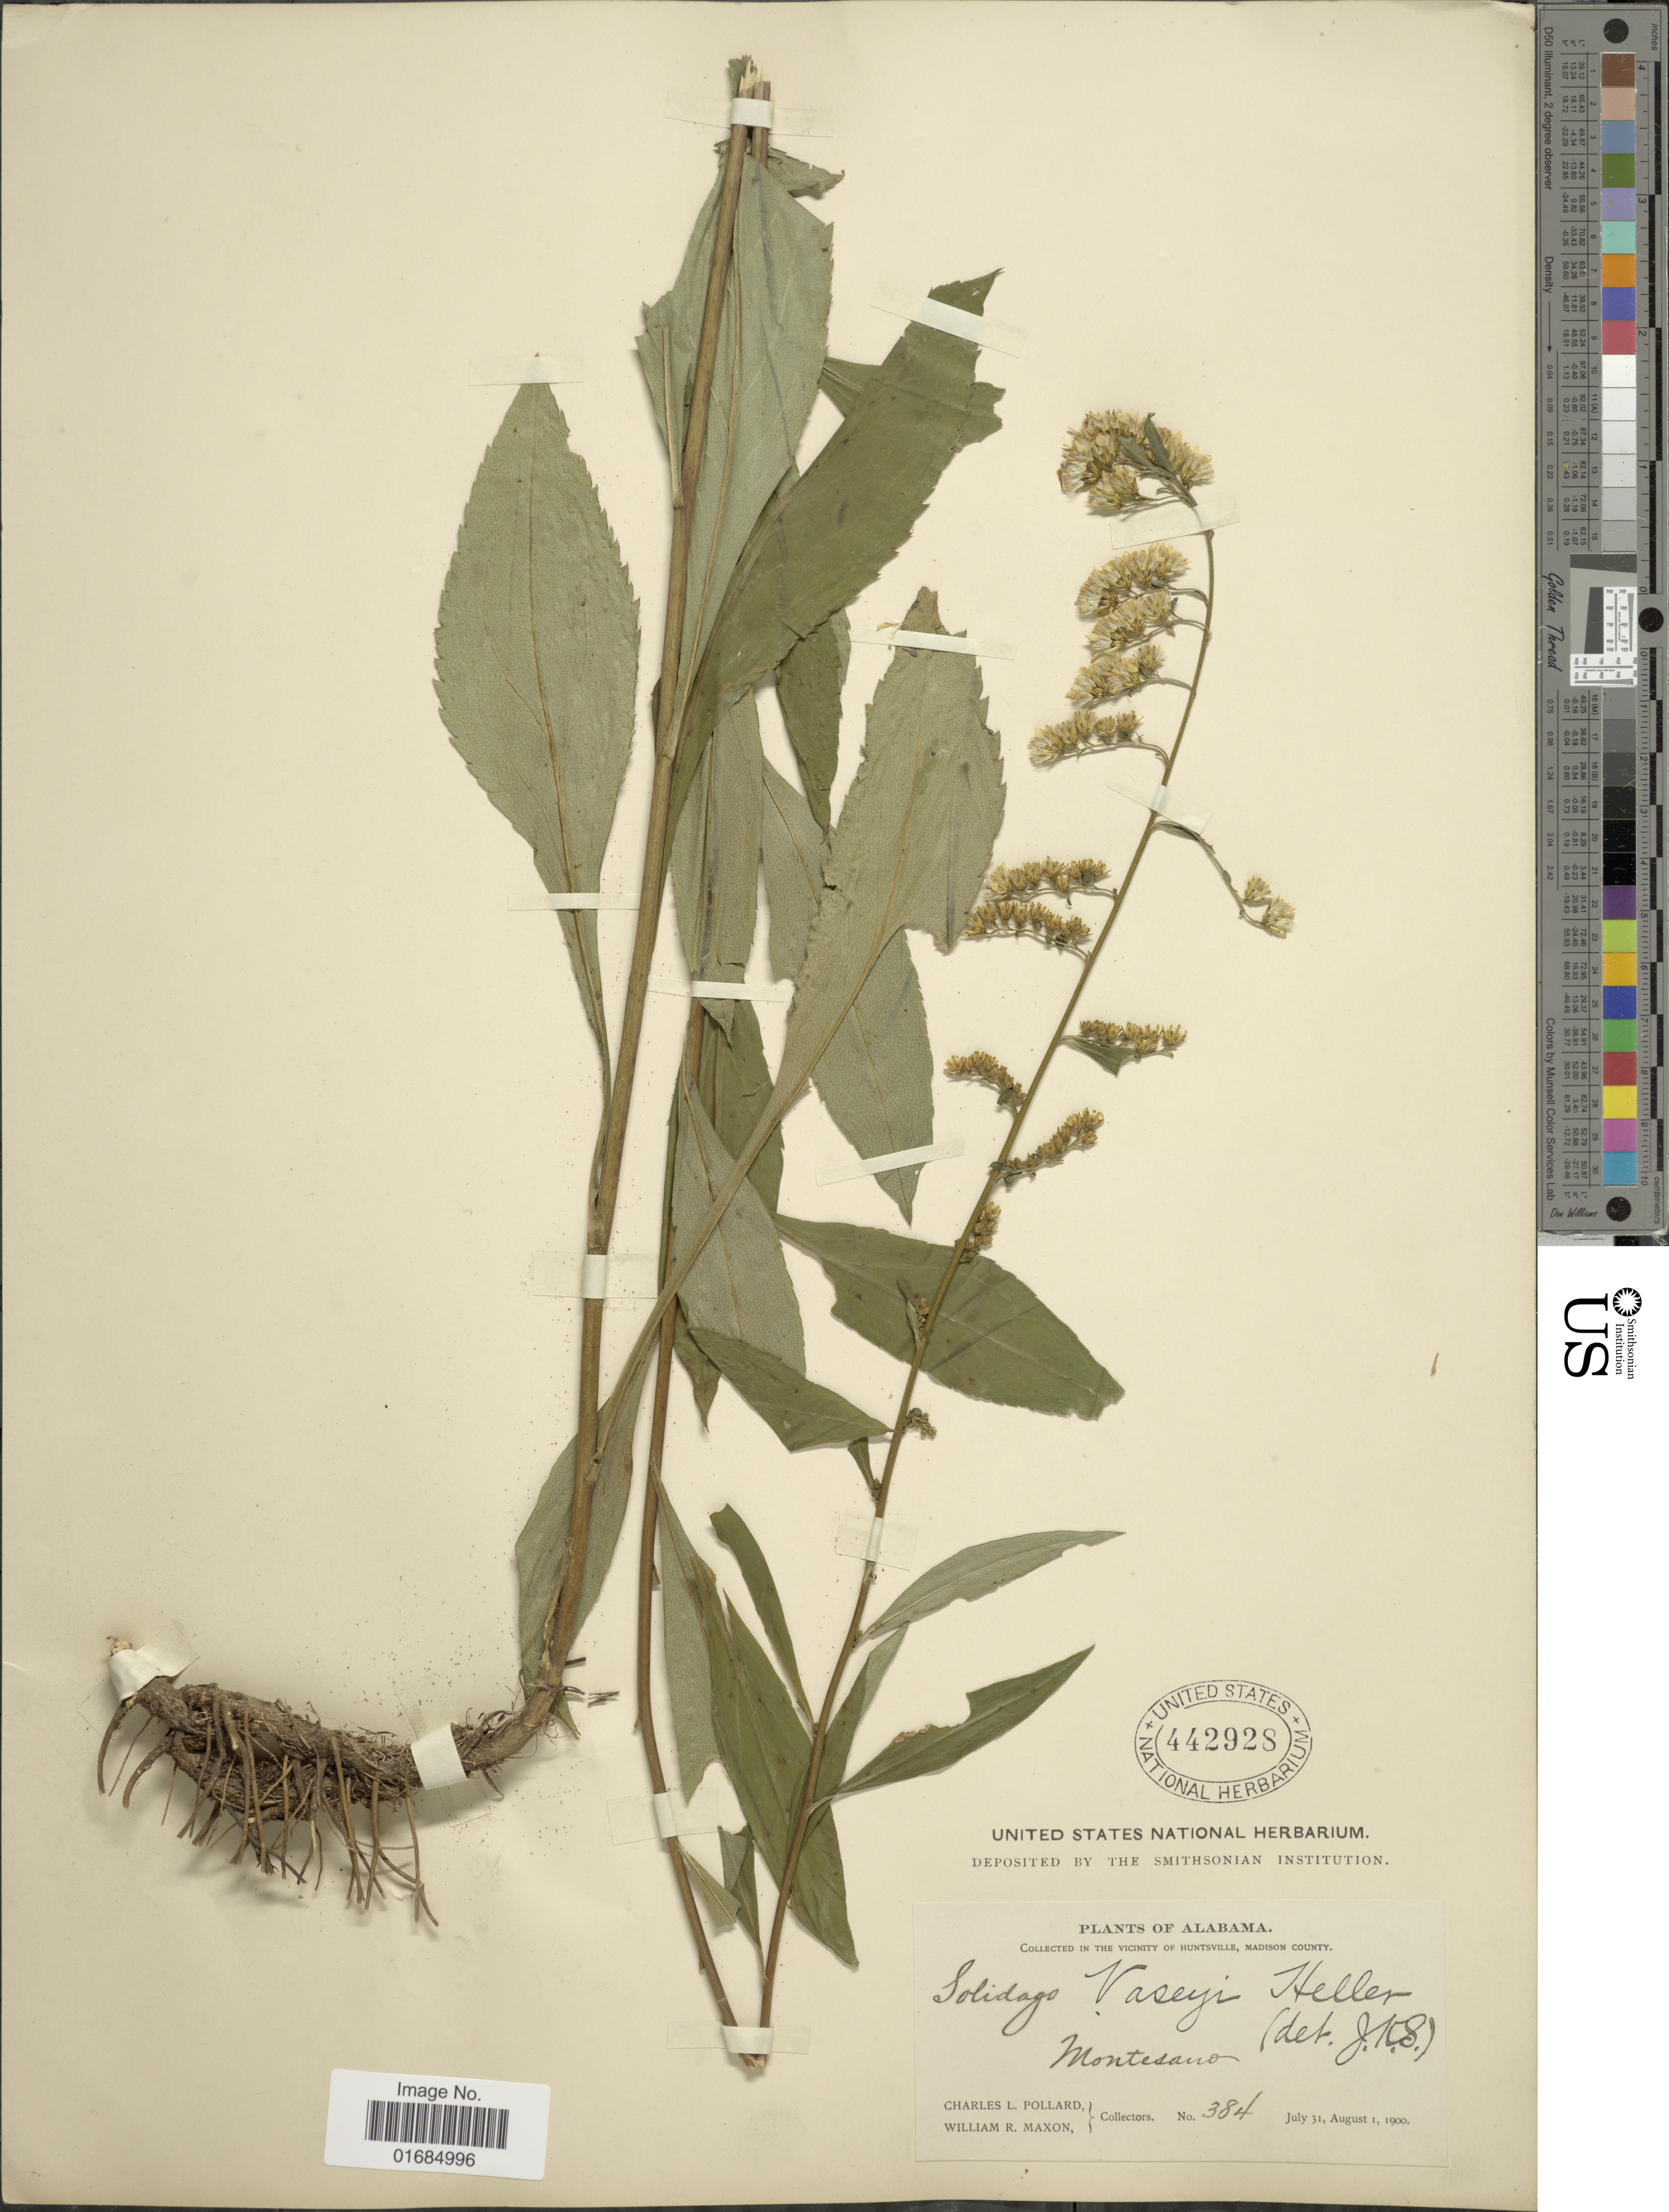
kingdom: Plantae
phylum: Tracheophyta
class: Magnoliopsida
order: Asterales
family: Asteraceae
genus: Solidago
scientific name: Solidago boottii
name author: Hook.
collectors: C. L. Pollard & W. R. Maxon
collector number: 384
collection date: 1900-07-31/1900-08-01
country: United States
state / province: Alabama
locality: In the Vicinity of Huntsville, Madison county, Montesand.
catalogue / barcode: US 442928